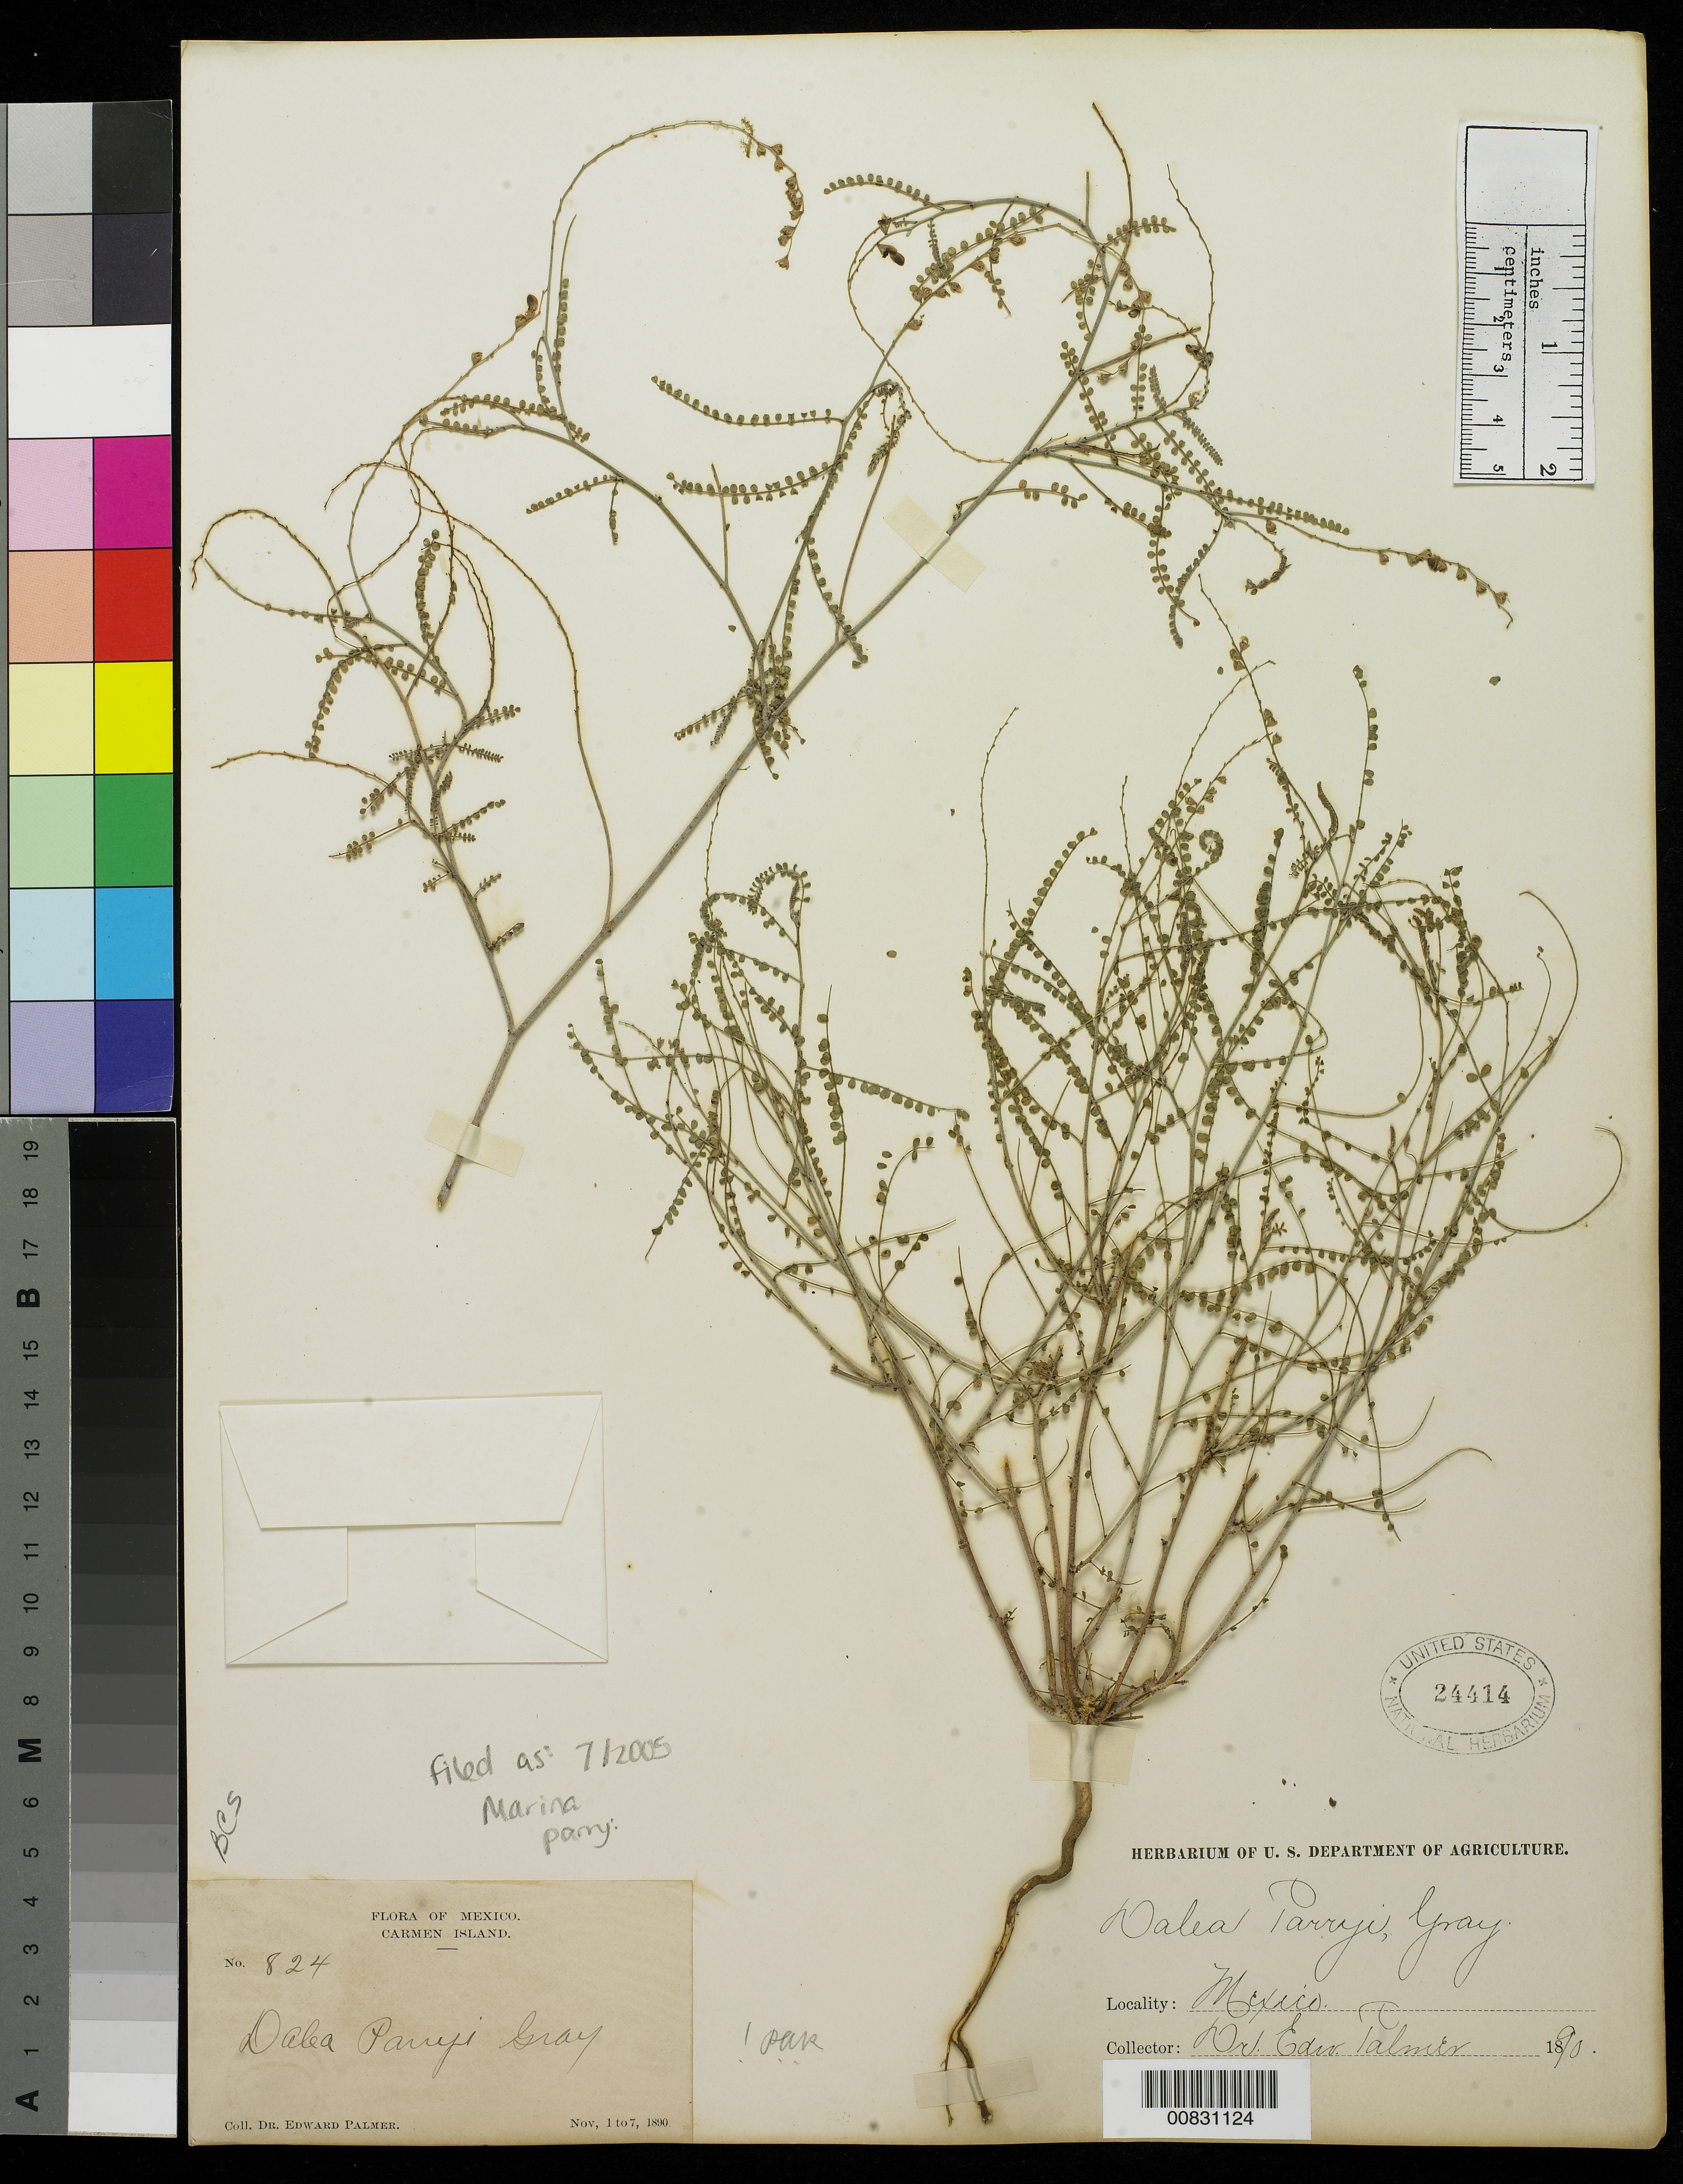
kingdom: Plantae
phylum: Tracheophyta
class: Magnoliopsida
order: Fabales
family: Fabaceae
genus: Marina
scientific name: Marina parryi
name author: (Torr. & A. Gray) Barneby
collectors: E. Palmer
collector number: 824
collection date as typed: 01 Nov 1890 to 07 Nov 1890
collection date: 1890-11-01/1890-11-07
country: Mexico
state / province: Baja California Sur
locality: Carmen Island, Baja California Sur.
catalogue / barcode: US 24414